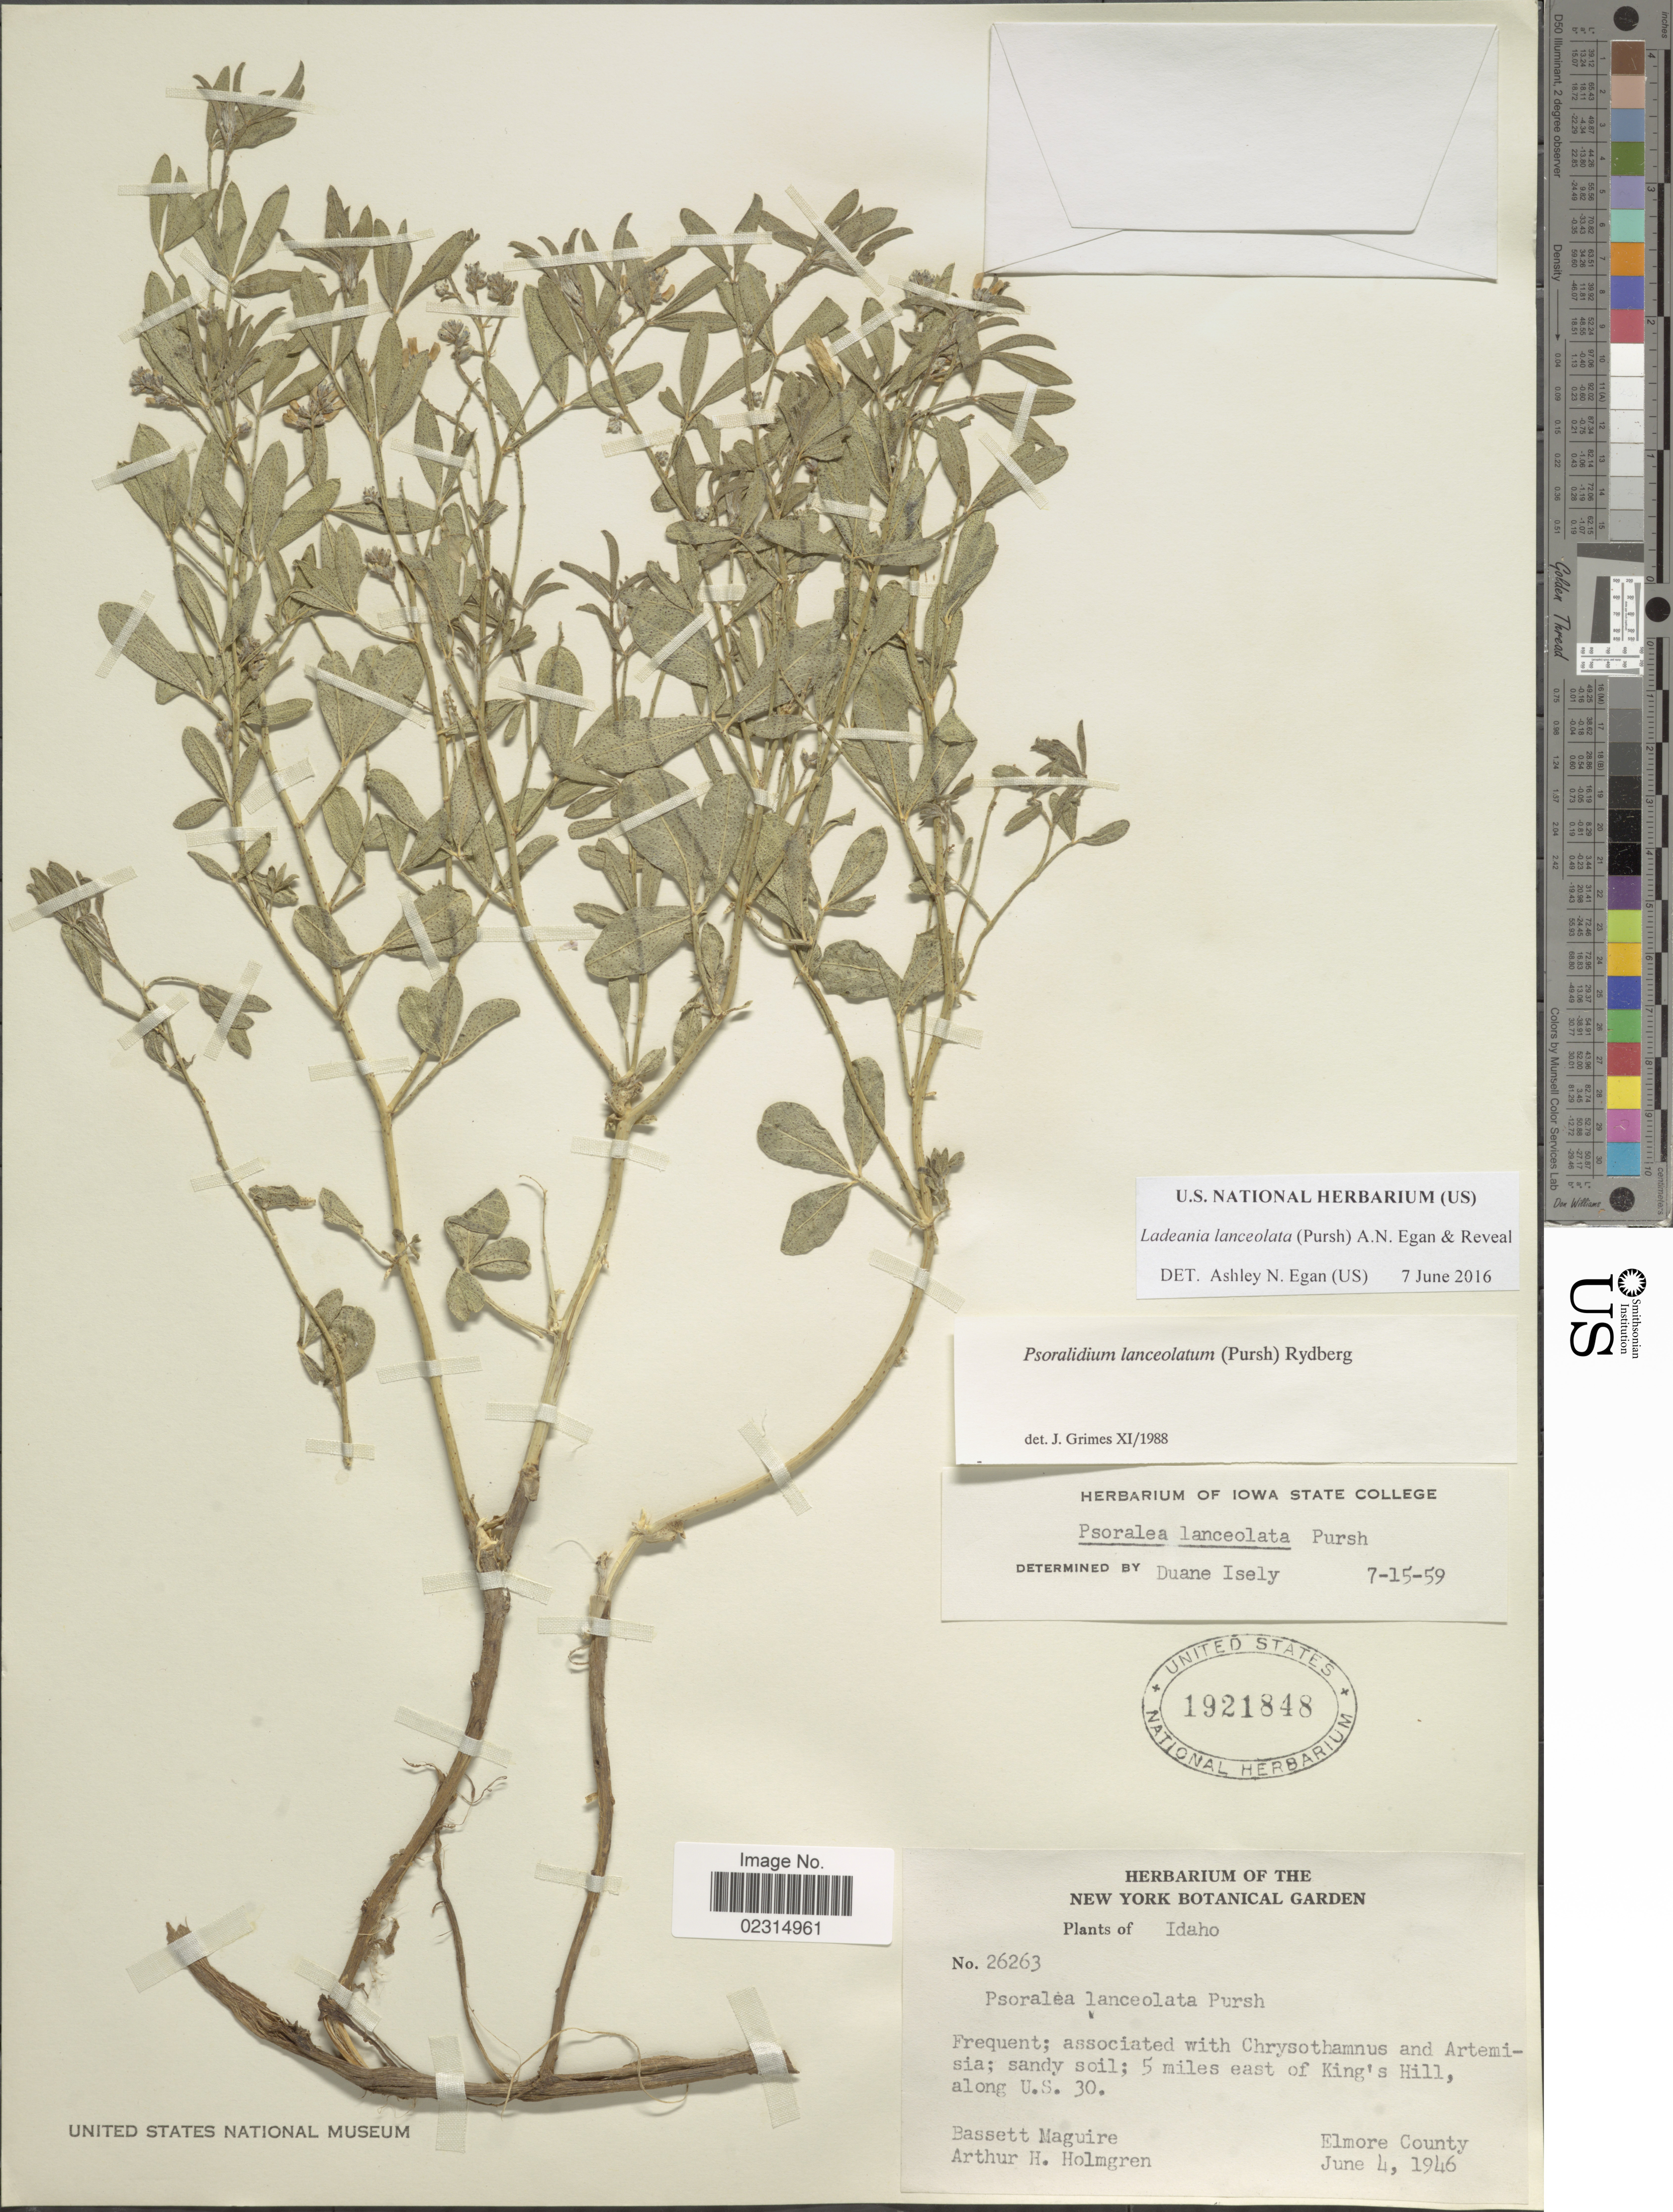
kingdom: Plantae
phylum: Tracheophyta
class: Magnoliopsida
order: Fabales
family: Fabaceae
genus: Ladeania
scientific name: Ladeania lanceolata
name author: (Pursh) A.N. Egan & Reveal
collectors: B. Maguire & A. H. Holmgren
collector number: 26263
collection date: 1946-06-04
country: United States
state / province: Idaho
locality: S5 miles east of King's Hill, along U.S. 30, Elmore County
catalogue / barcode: US 1921848